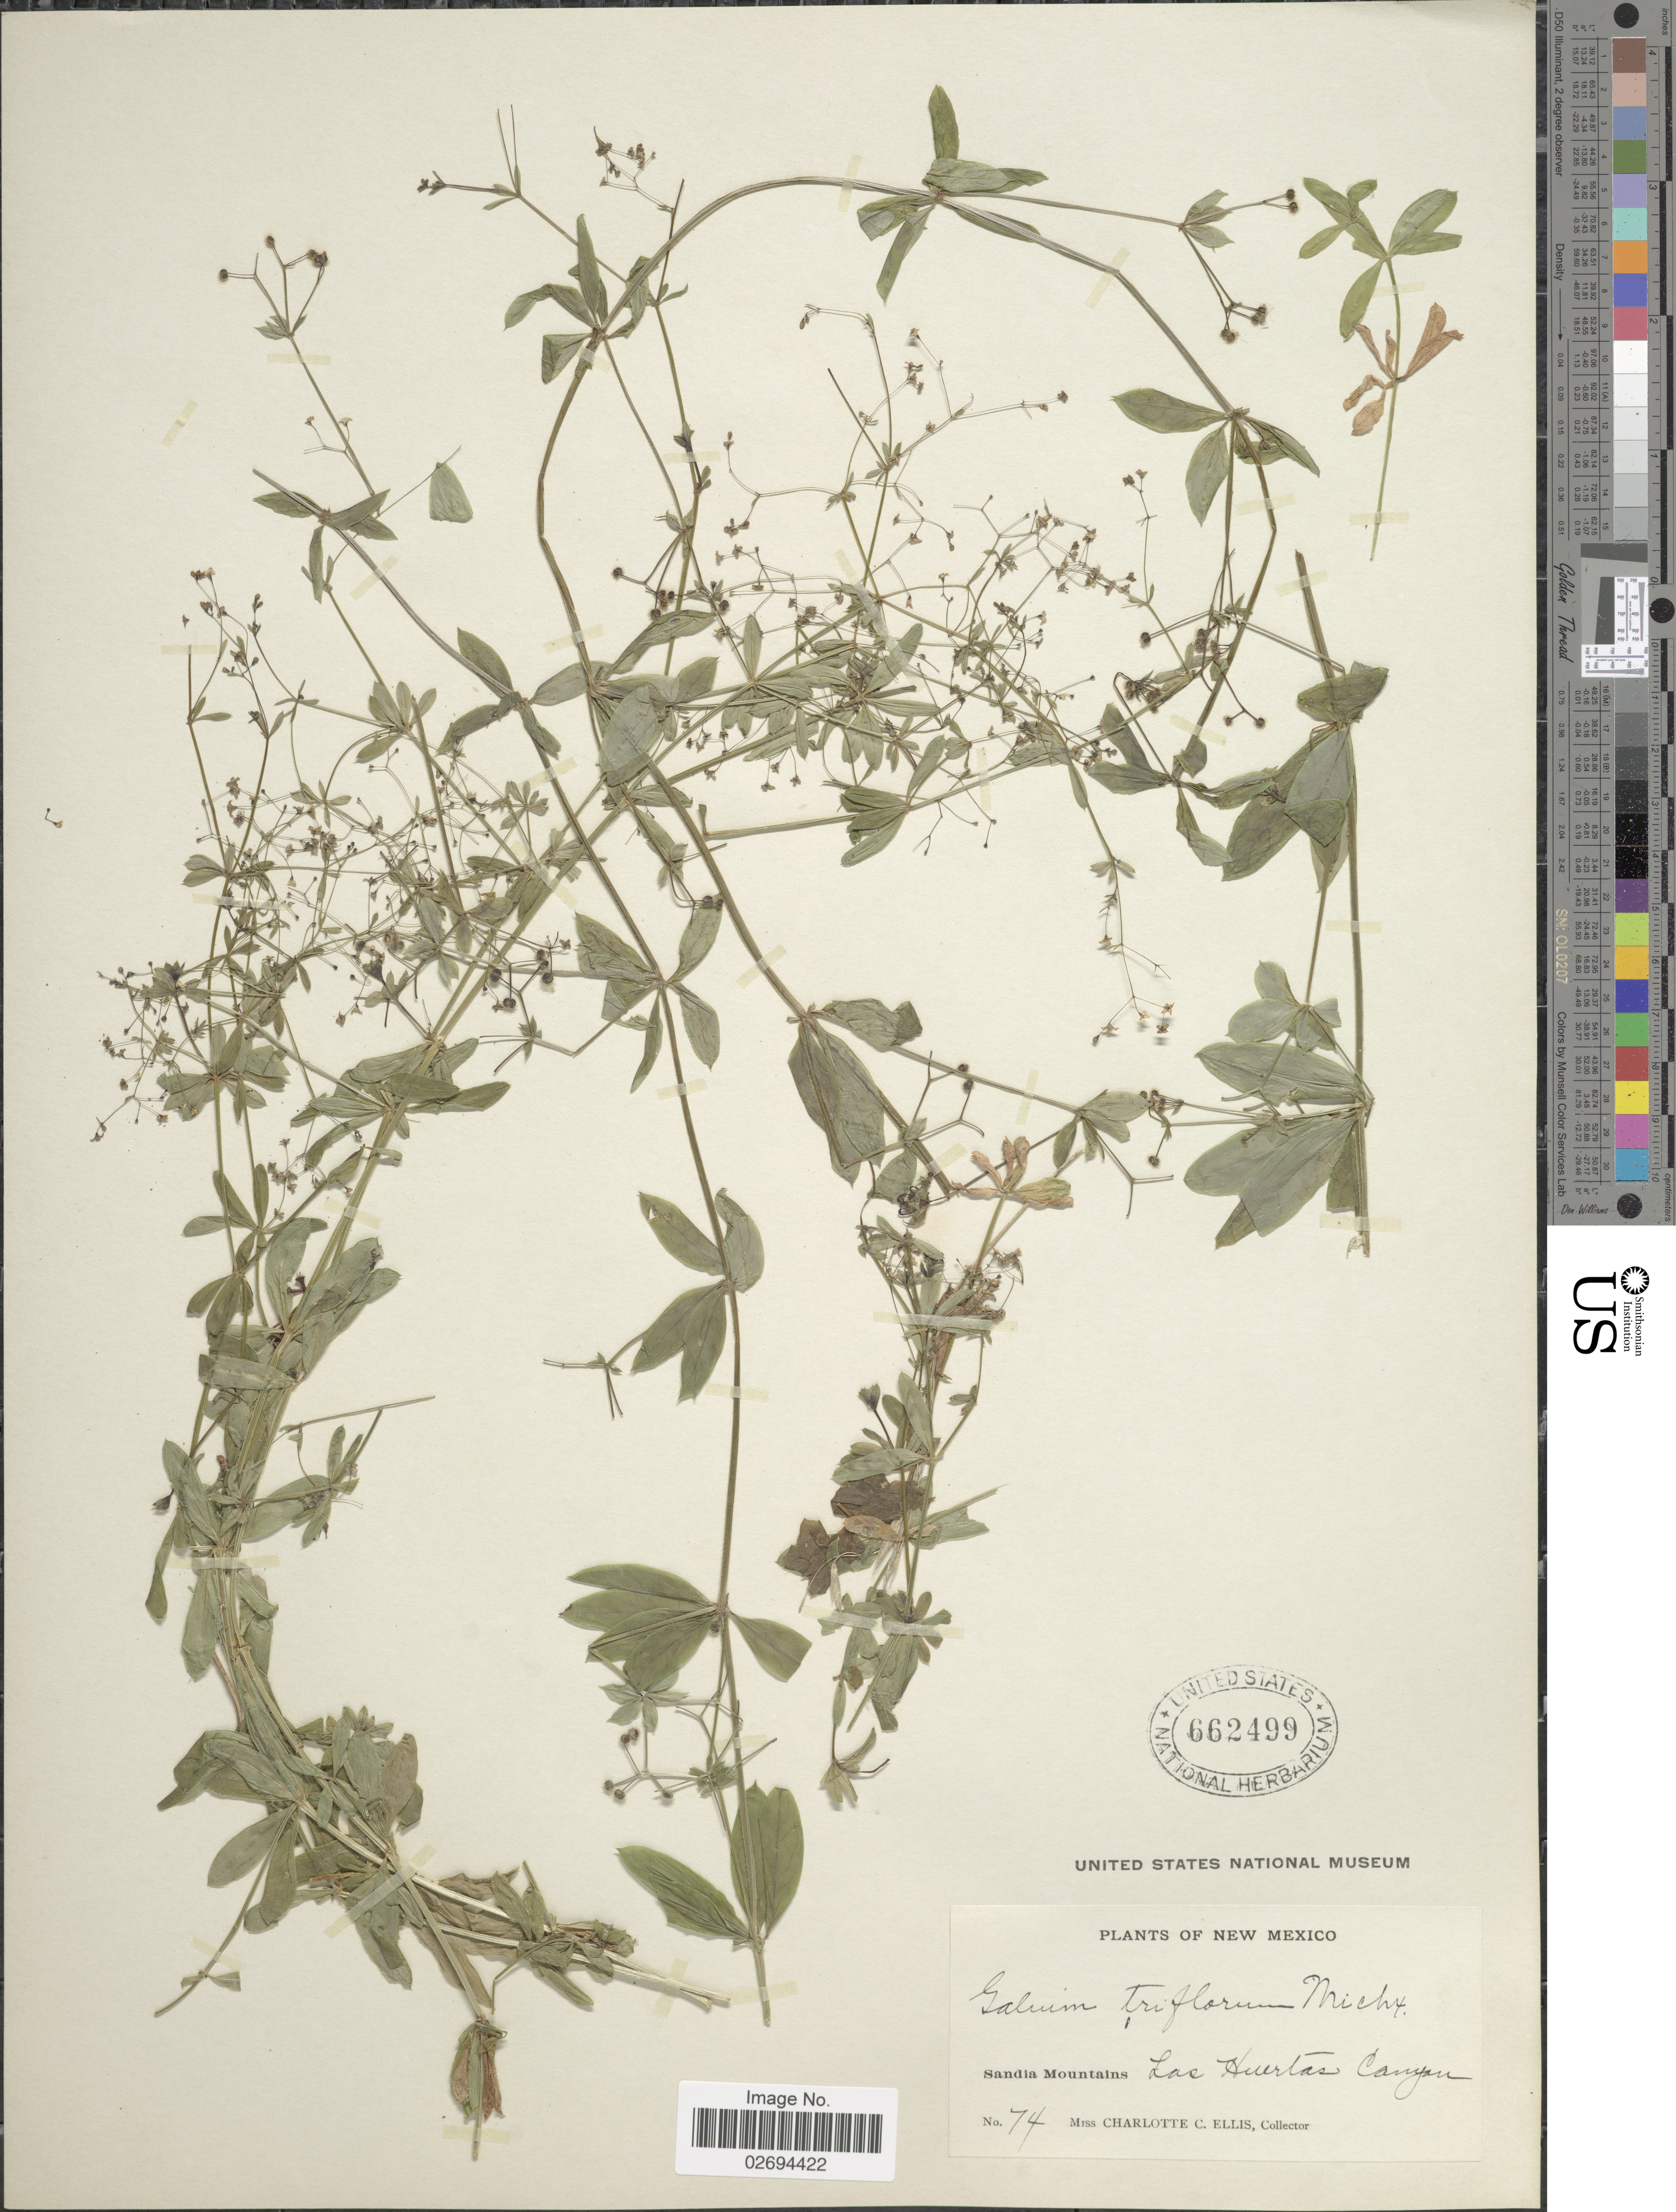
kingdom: Plantae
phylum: Tracheophyta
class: Magnoliopsida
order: Gentianales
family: Rubiaceae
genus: Galium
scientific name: Galium triflorum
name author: Michx.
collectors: C. C. Ellis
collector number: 74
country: United States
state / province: New Mexico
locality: Sandia Mountains. Las Huertas Canyon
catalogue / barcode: US 662499